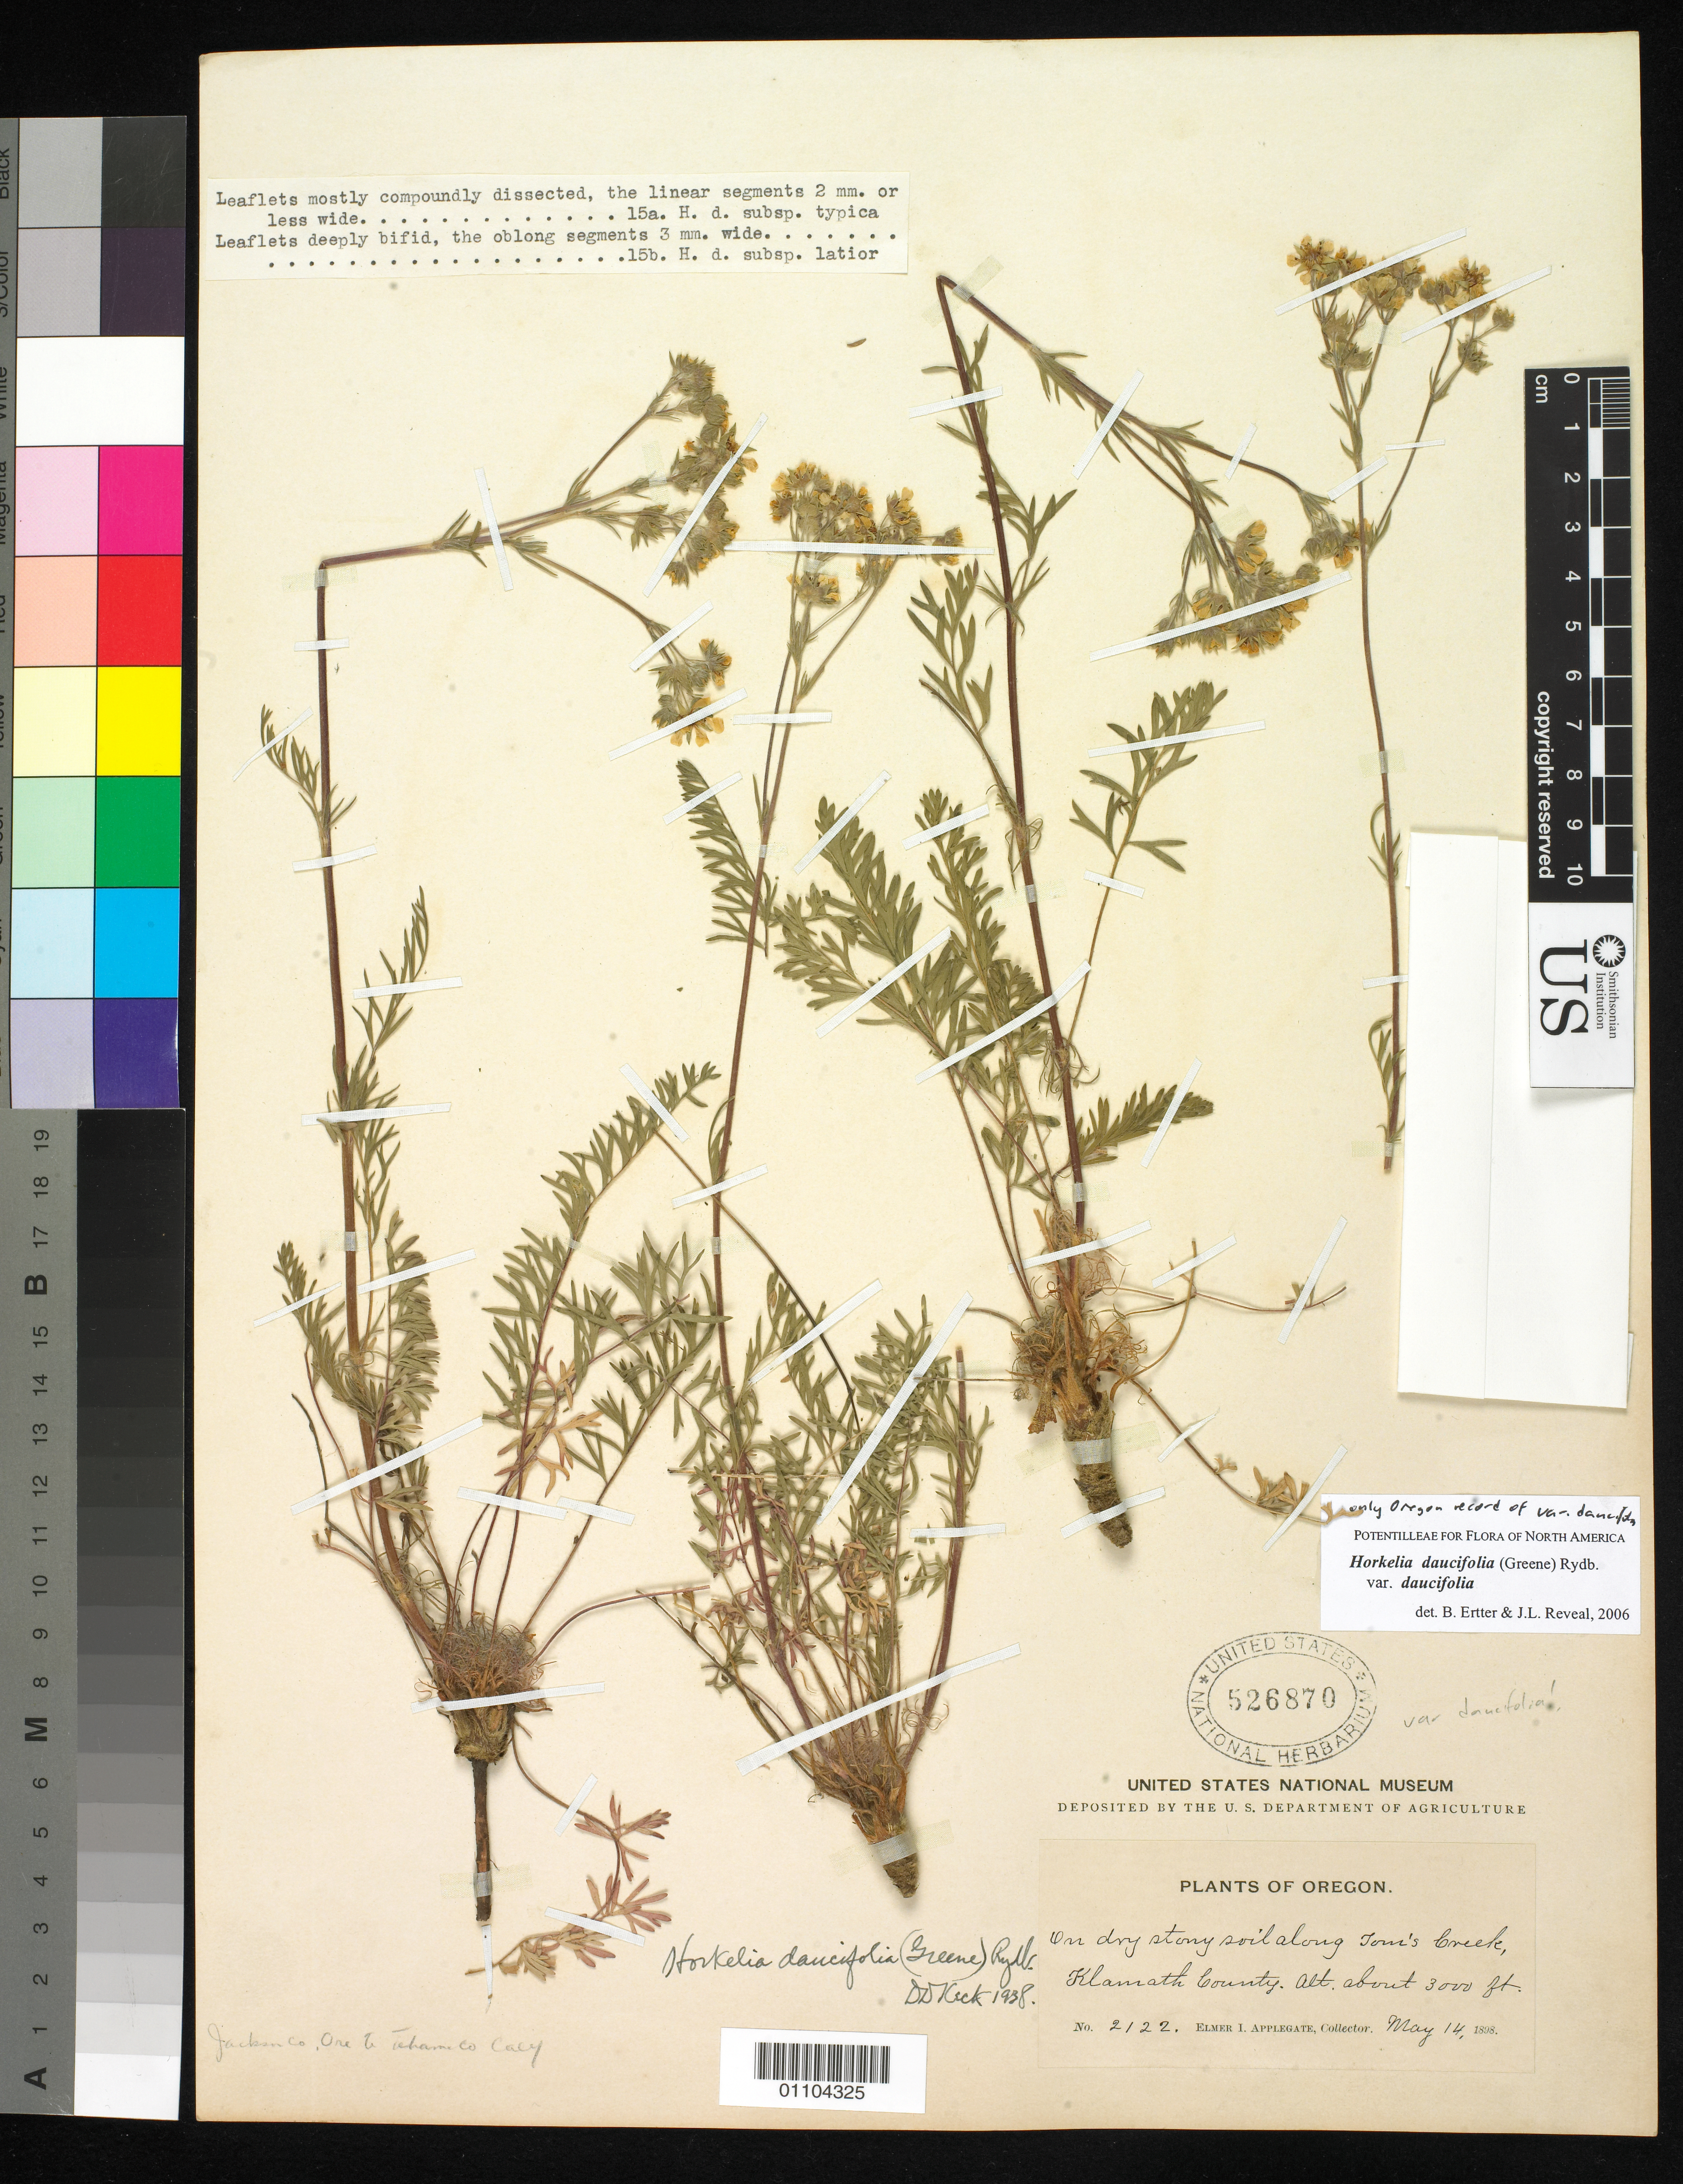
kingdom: Plantae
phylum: Tracheophyta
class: Magnoliopsida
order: Rosales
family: Rosaceae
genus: Potentilla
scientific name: Potentilla daucifolia var. daucifolia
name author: Greene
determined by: Strong, Mark T., (BOT), Smithsonian Institution - National Museum of Natural History (UNITED STATES)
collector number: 2122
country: United States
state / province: Oregon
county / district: Klamath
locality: Along Tom's Creek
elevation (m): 396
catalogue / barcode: US 526870